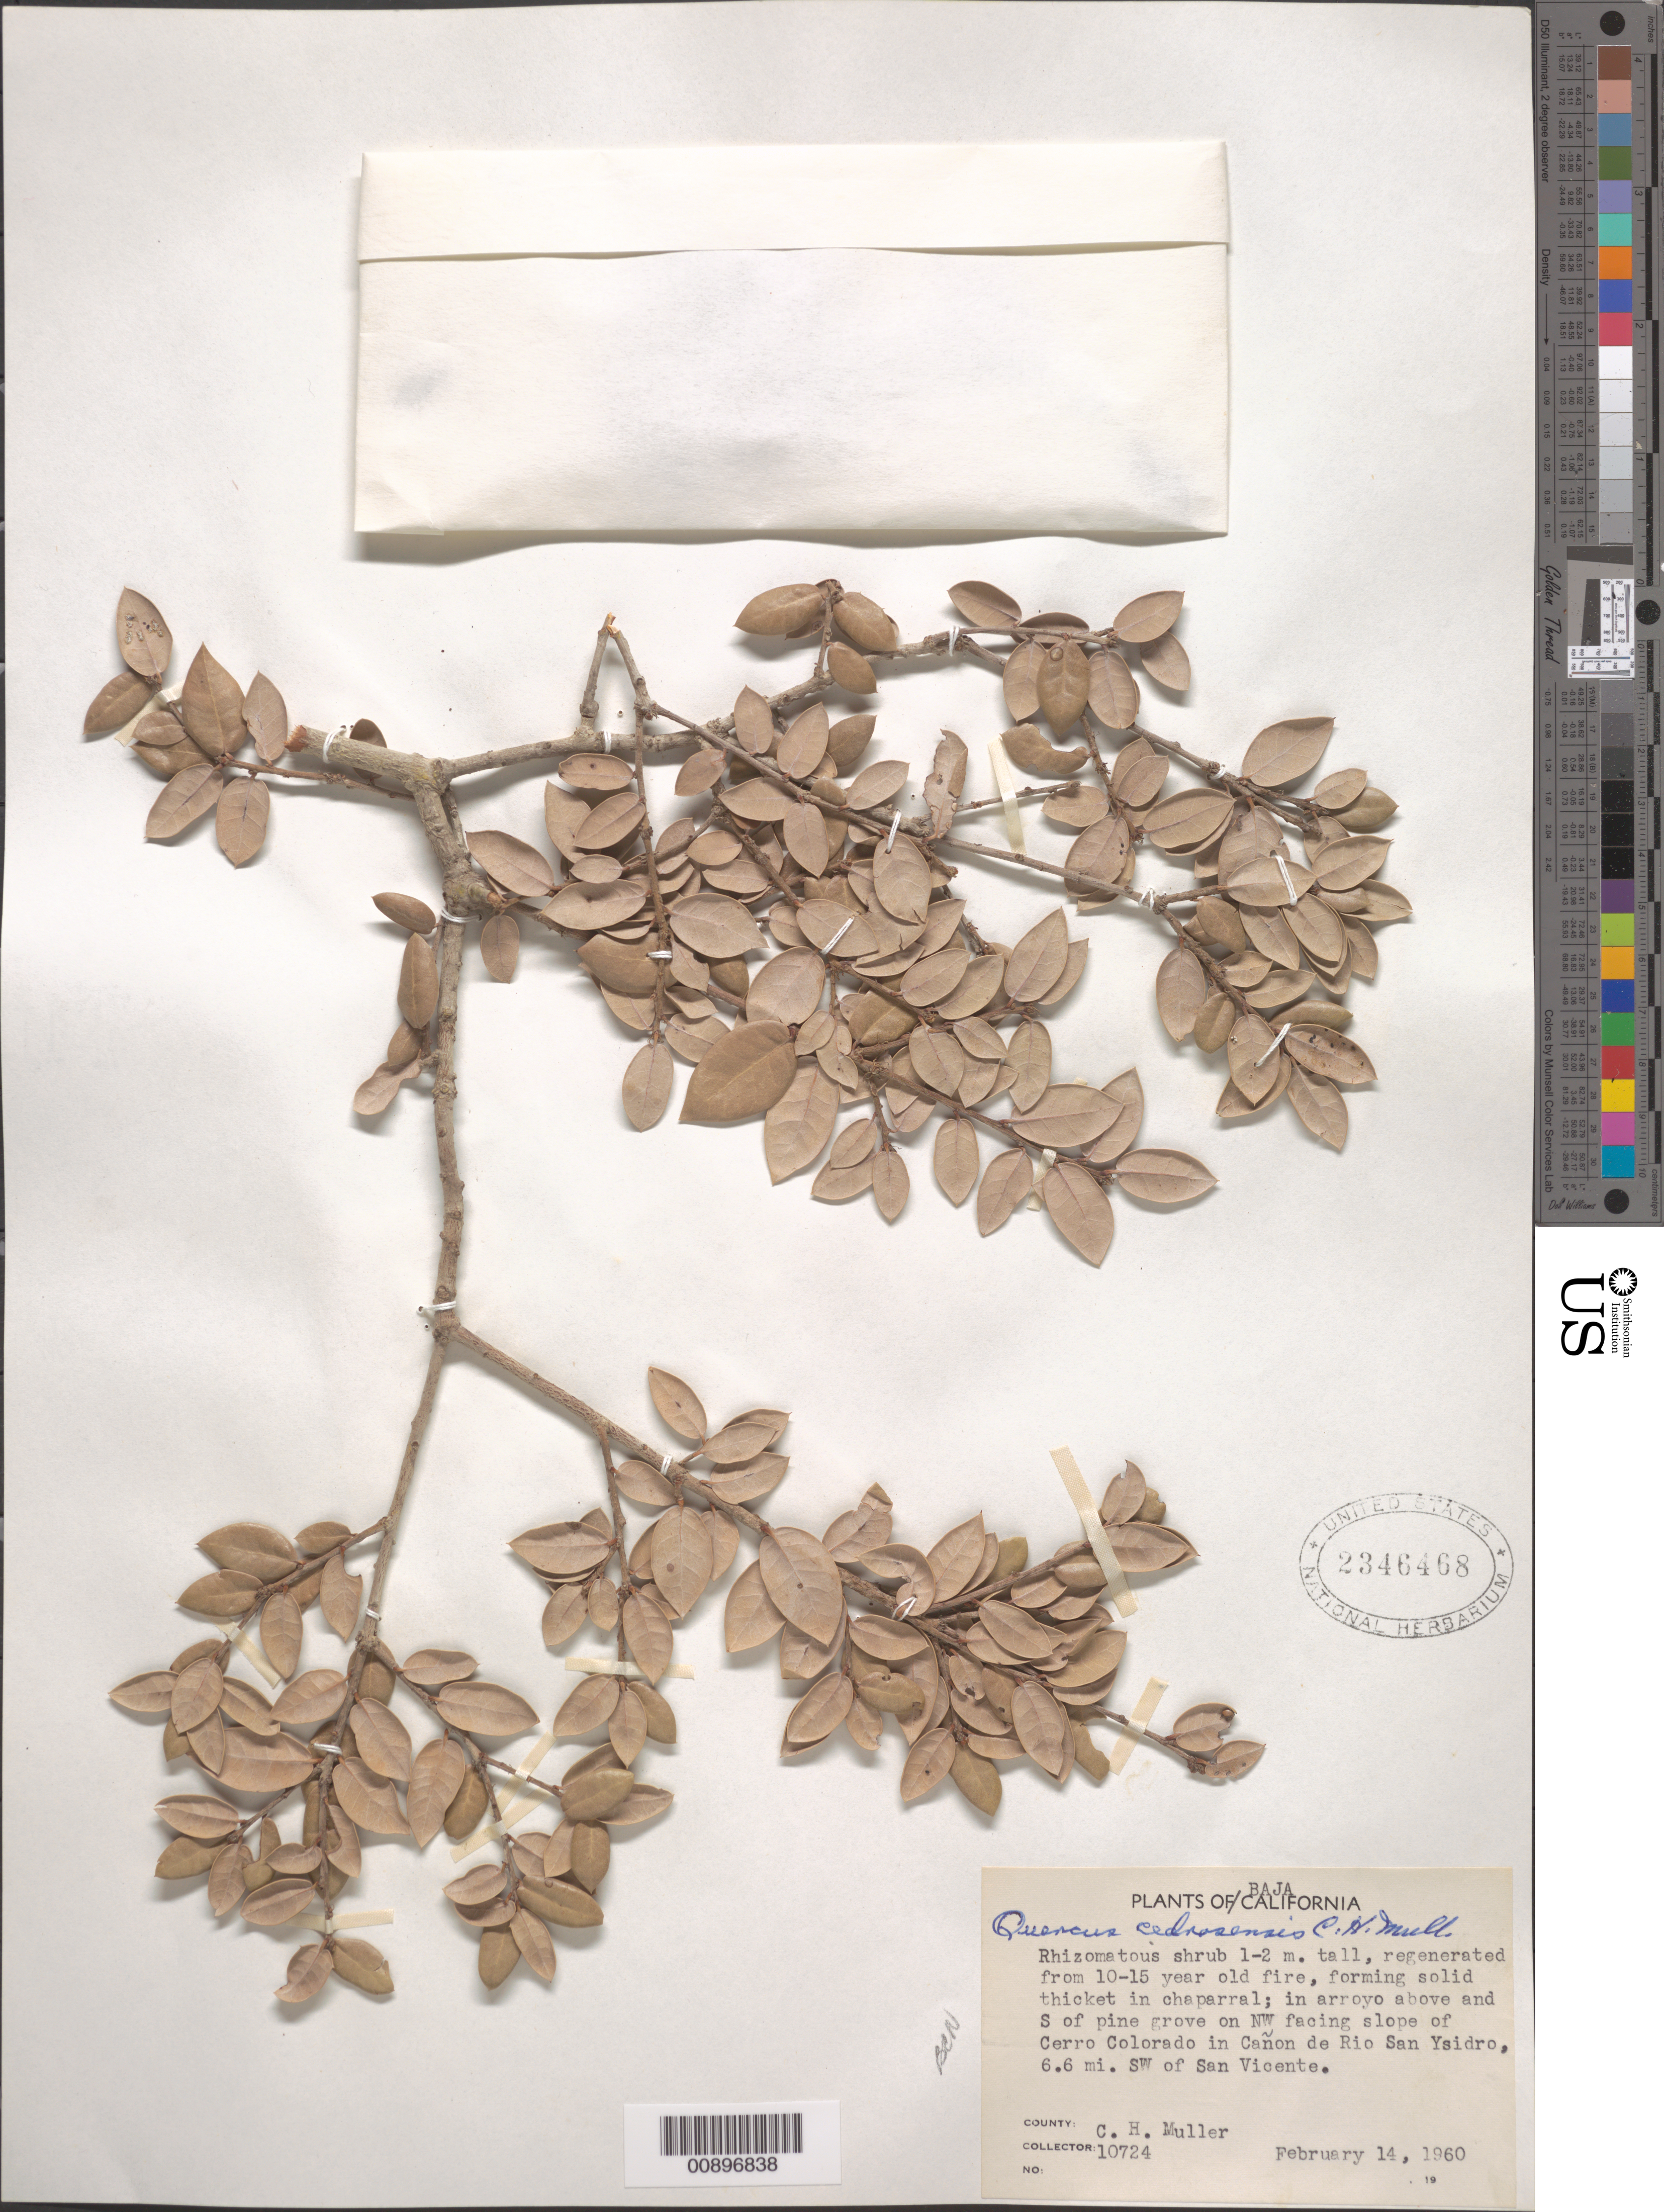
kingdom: Plantae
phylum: Tracheophyta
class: Magnoliopsida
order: Fagales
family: Fagaceae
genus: Quercus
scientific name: Quercus cedrosensis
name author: C.H. Mull.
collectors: C. H. Muller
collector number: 10724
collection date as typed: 14 Feb 1960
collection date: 1960-02-14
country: Mexico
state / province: Baja California Norte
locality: NW facing slope of Cerro Colorado in Cañon de Río San Ysidro, 6.6 mi. SW of San Vicente.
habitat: In arroyo above and S of pine grove on NW facing slope.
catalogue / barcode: US 2346468